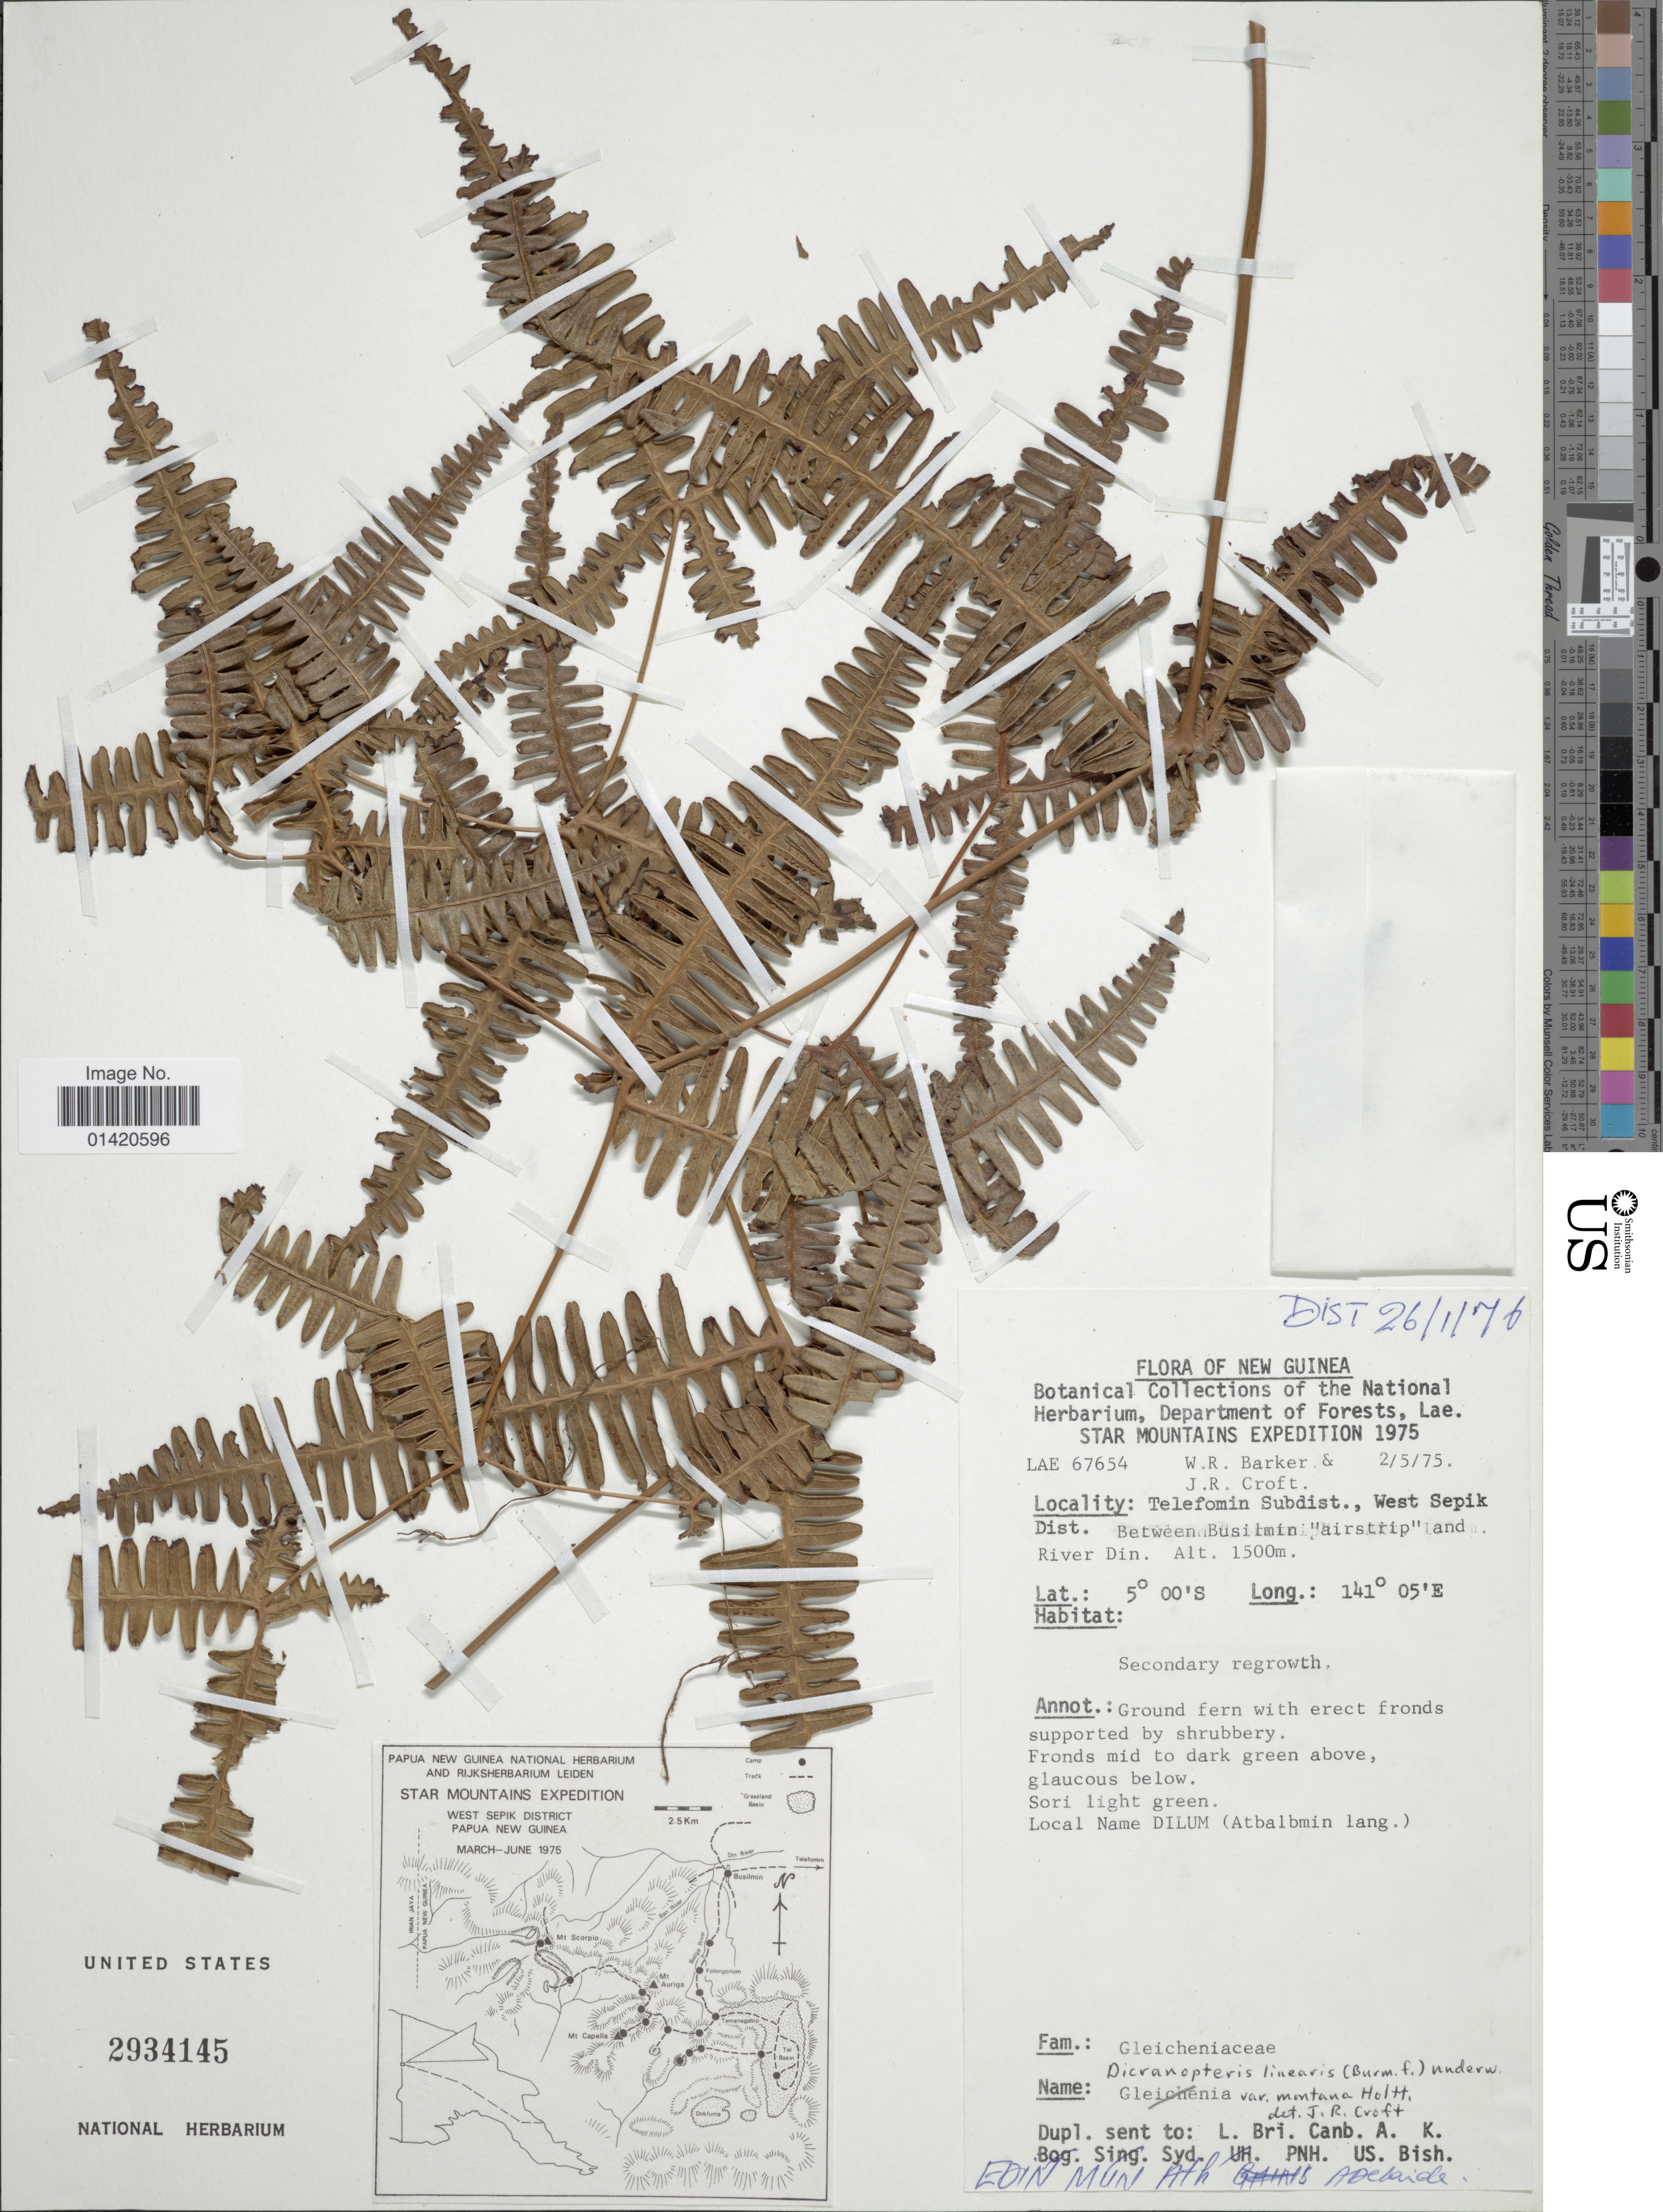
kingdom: Plantae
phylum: Tracheophyta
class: Polypodiopsida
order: Gleicheniales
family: Gleicheniaceae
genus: Dicranopteris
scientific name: Dicranopteris linearis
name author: (Burm. f.) Underw.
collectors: W. R. Barker & J. R. Croft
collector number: LAE 67654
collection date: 1975-05-02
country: Papua New Guinea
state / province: Sandaun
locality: New Guinea, Telefomin Subdist., West Sepik Dist. between Busilmin 'airstrip' and River Din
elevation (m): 1500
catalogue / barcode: US 2934145